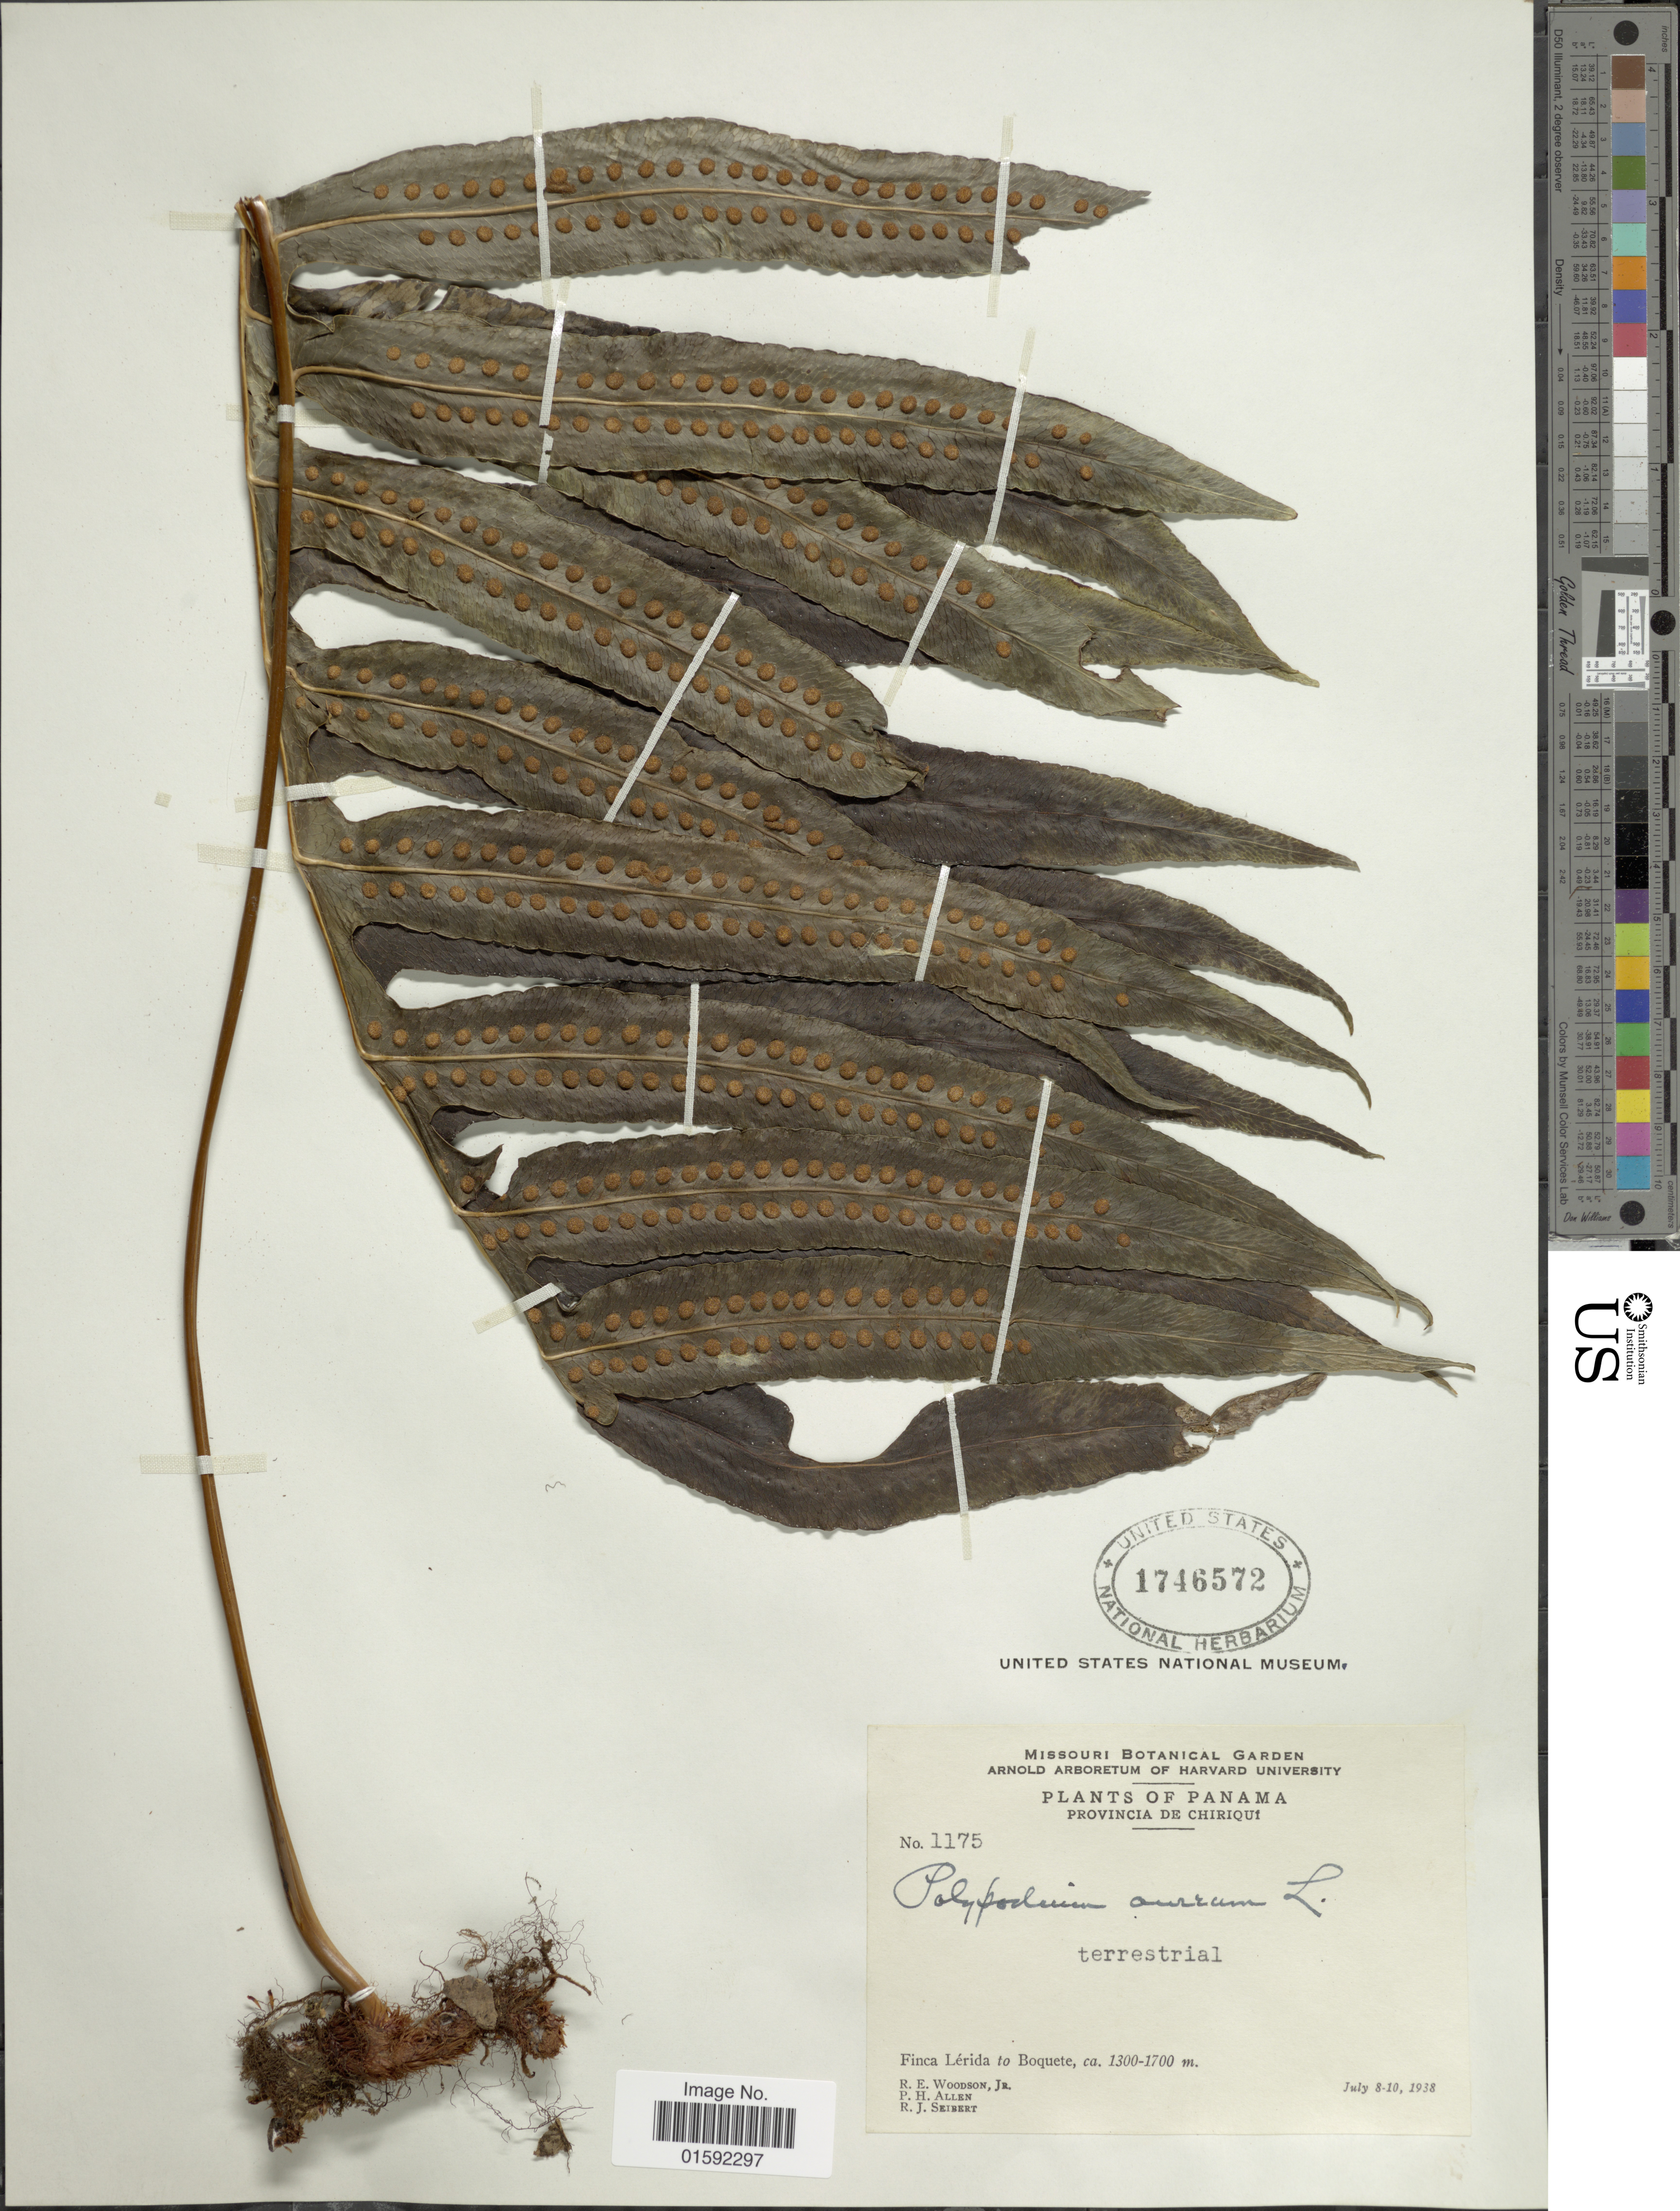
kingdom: Plantae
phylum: Tracheophyta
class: Polypodiopsida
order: Polypodiales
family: Polypodiaceae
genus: Phlebodium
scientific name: Phlebodium pseudoaureum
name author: (Cav.) Lellinger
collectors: R. E. Woodson, P. H. Allen & R. J. Seibert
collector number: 1175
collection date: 1938-07-08/1938-07-10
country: Panama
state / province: Chiriqui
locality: Panama, Provincia de Chririquí, Finca Lérida to Boquete.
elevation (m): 1300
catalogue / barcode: US 1746572